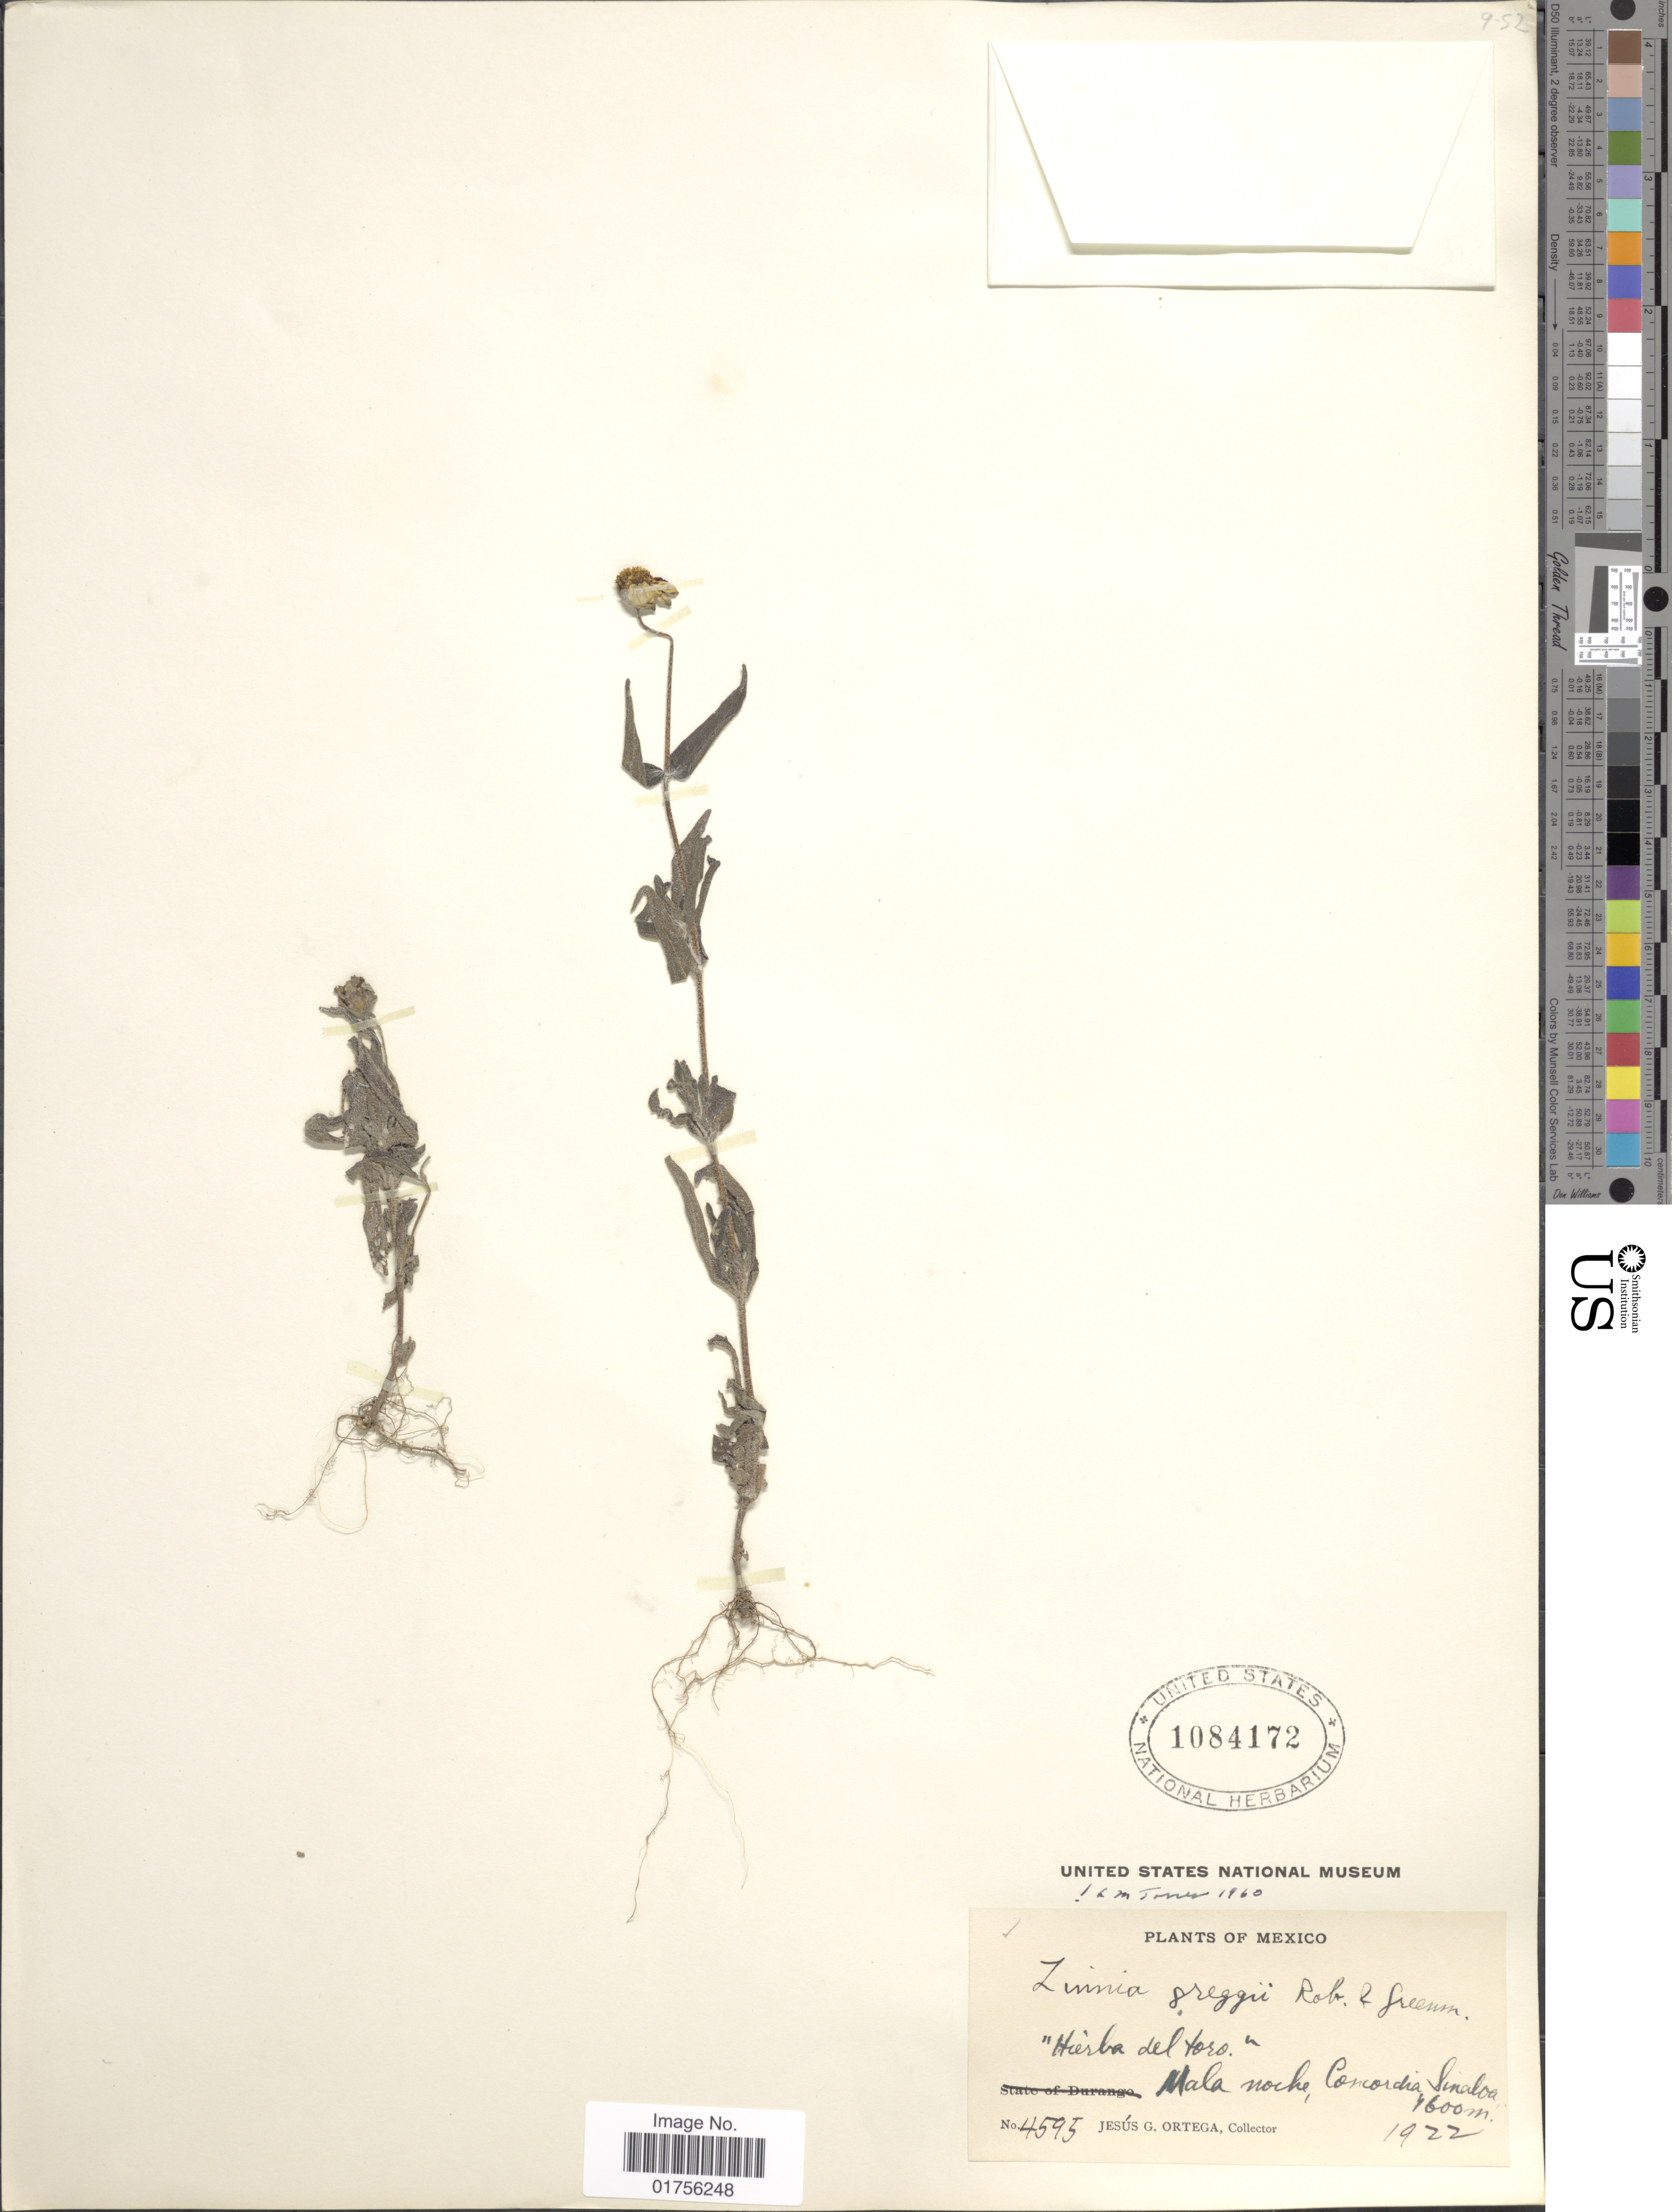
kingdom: Plantae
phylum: Tracheophyta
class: Magnoliopsida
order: Asterales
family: Asteraceae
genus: Zinnia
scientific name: Zinnia greggii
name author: (B.L. Rob.) B.L. Rob.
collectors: J. Ortega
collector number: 4595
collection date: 1922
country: Mexico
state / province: Sinaloa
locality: Hierba del toro, Mala noche, Concordia, Sinaloa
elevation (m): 1600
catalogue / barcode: US 1084172